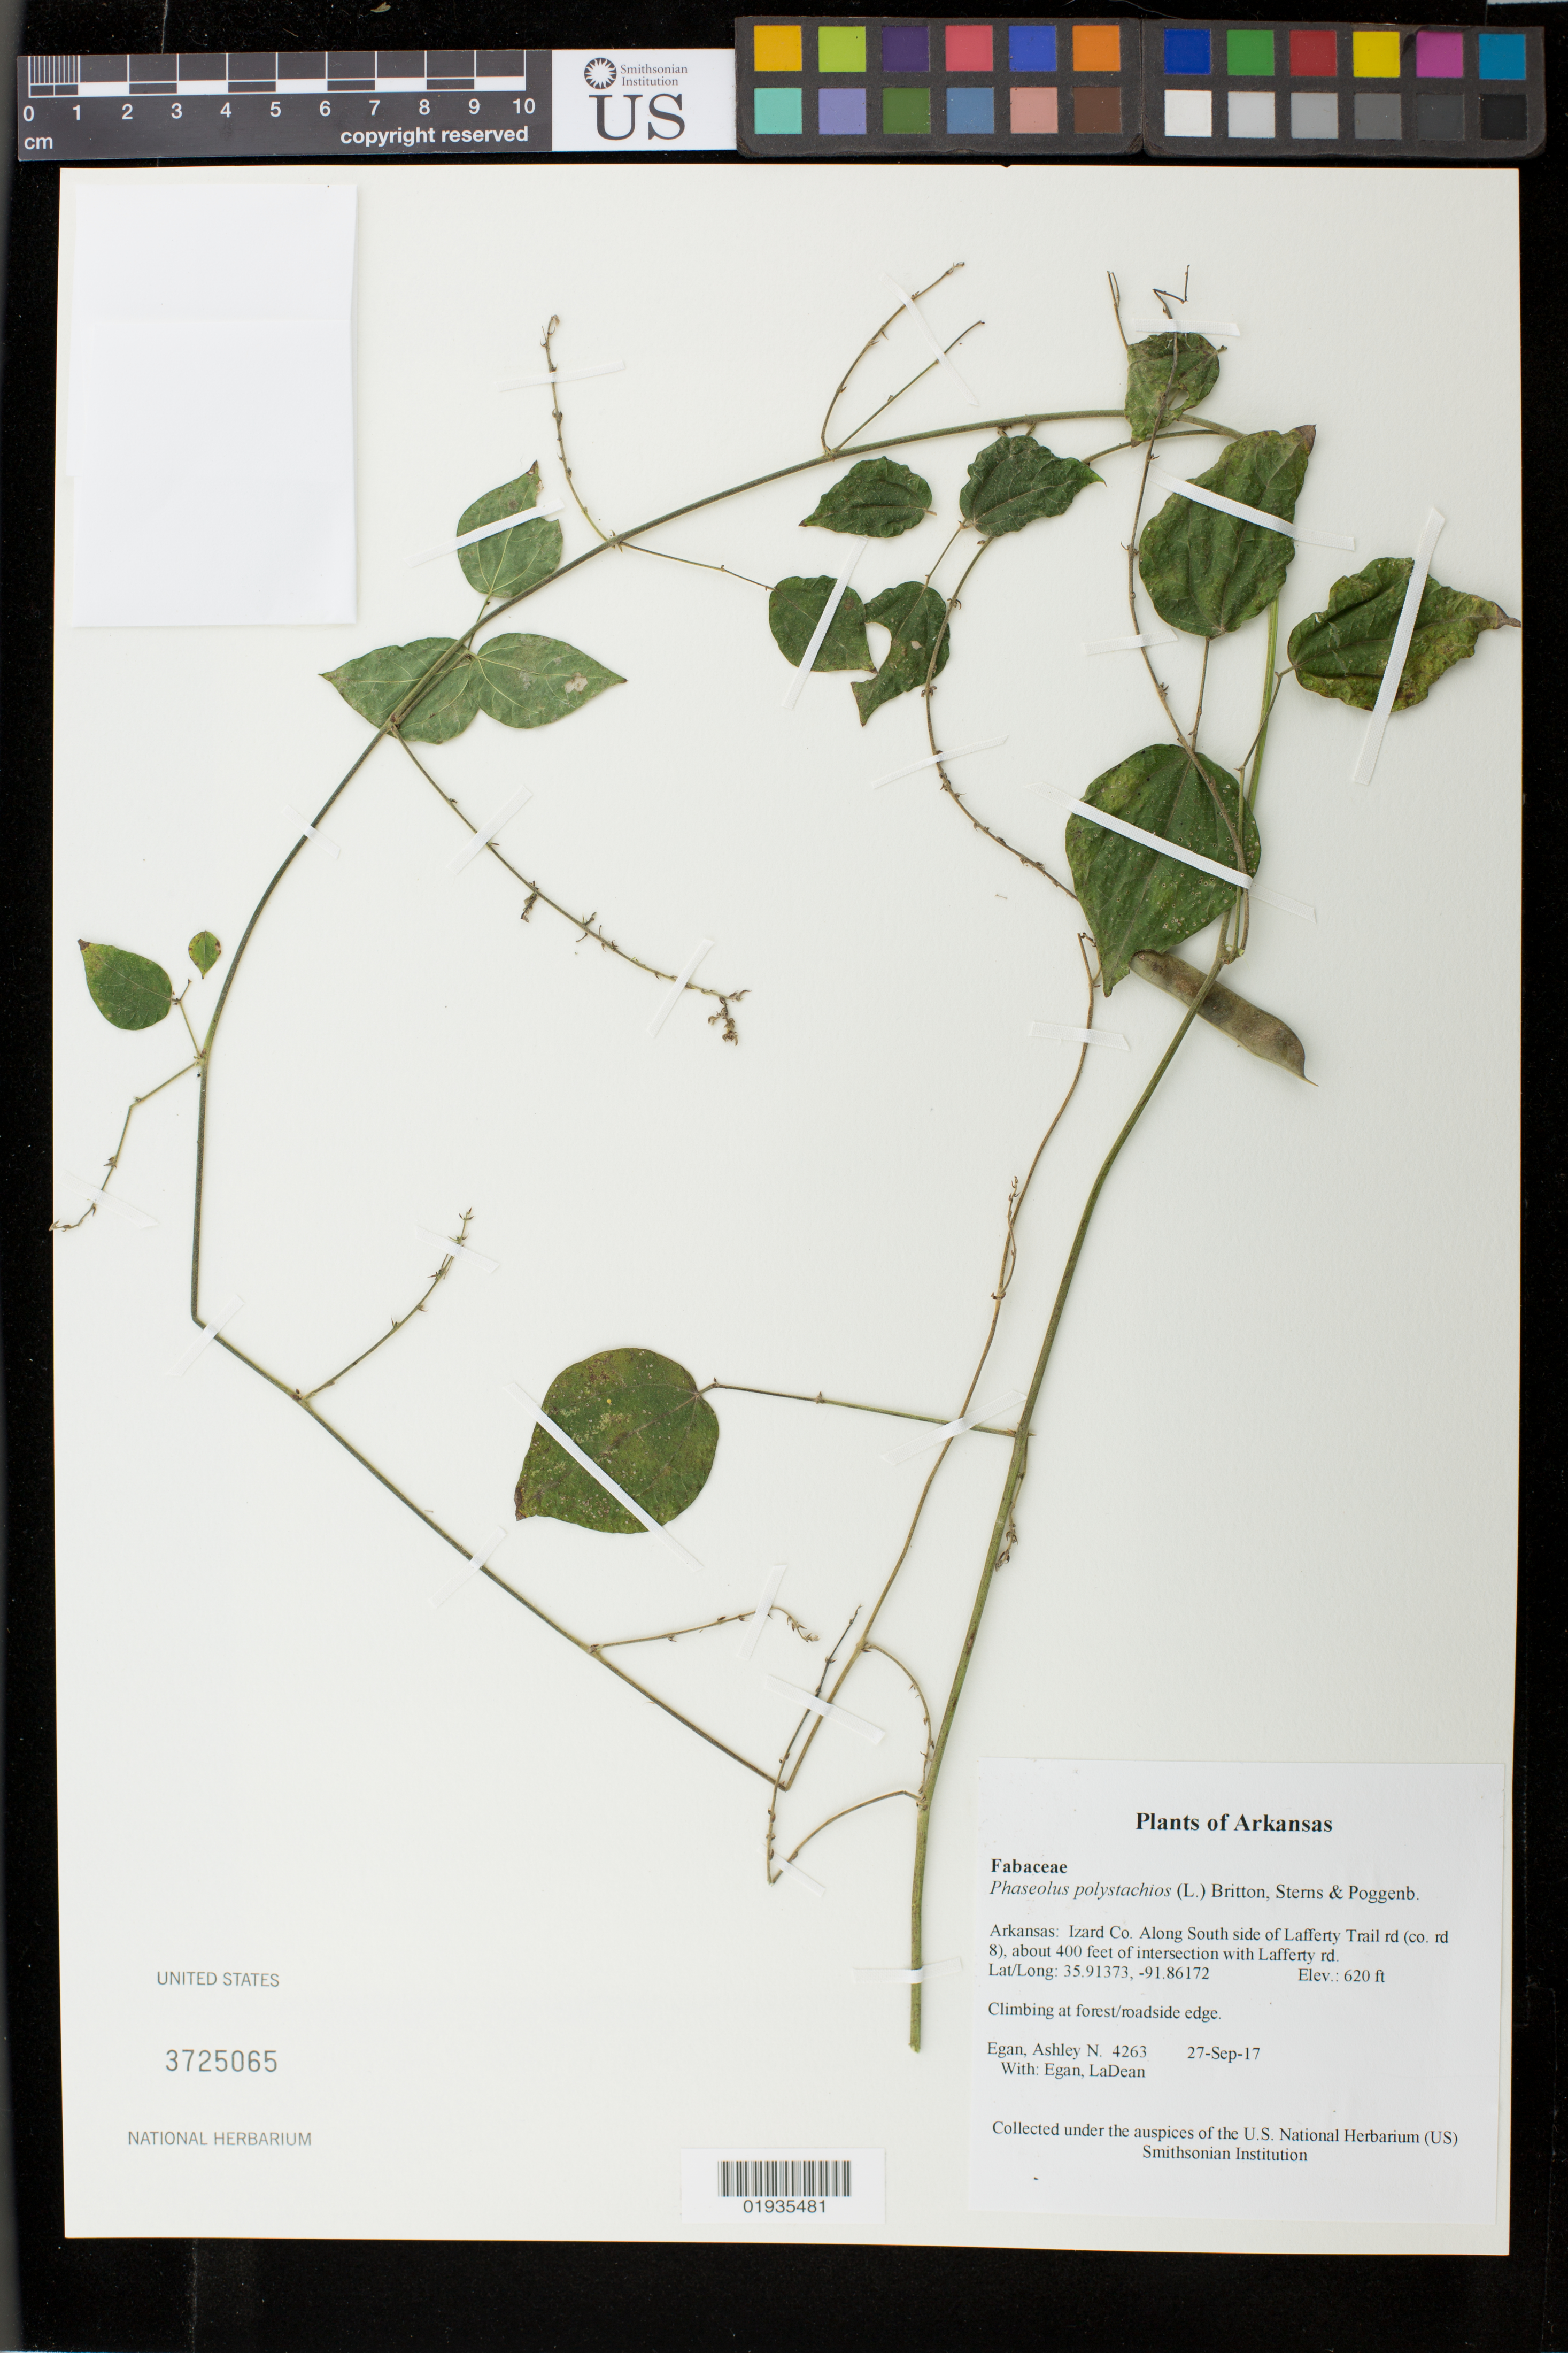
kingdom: Plantae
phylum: Tracheophyta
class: Magnoliopsida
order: Fabales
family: Fabaceae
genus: Phaseolus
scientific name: Phaseolus polystachios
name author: (L.) Britton, Stearns & Poggenb.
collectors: A. N. Egan & L. Egan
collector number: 4263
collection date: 2017-09-27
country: United States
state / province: Arkansas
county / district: Izard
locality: Along South side of Lafferty Trail rd (co. rd 8), about 400 feet of intersection with Lafferty rd.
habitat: At forest/roadside edge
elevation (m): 189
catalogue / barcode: US 3725065